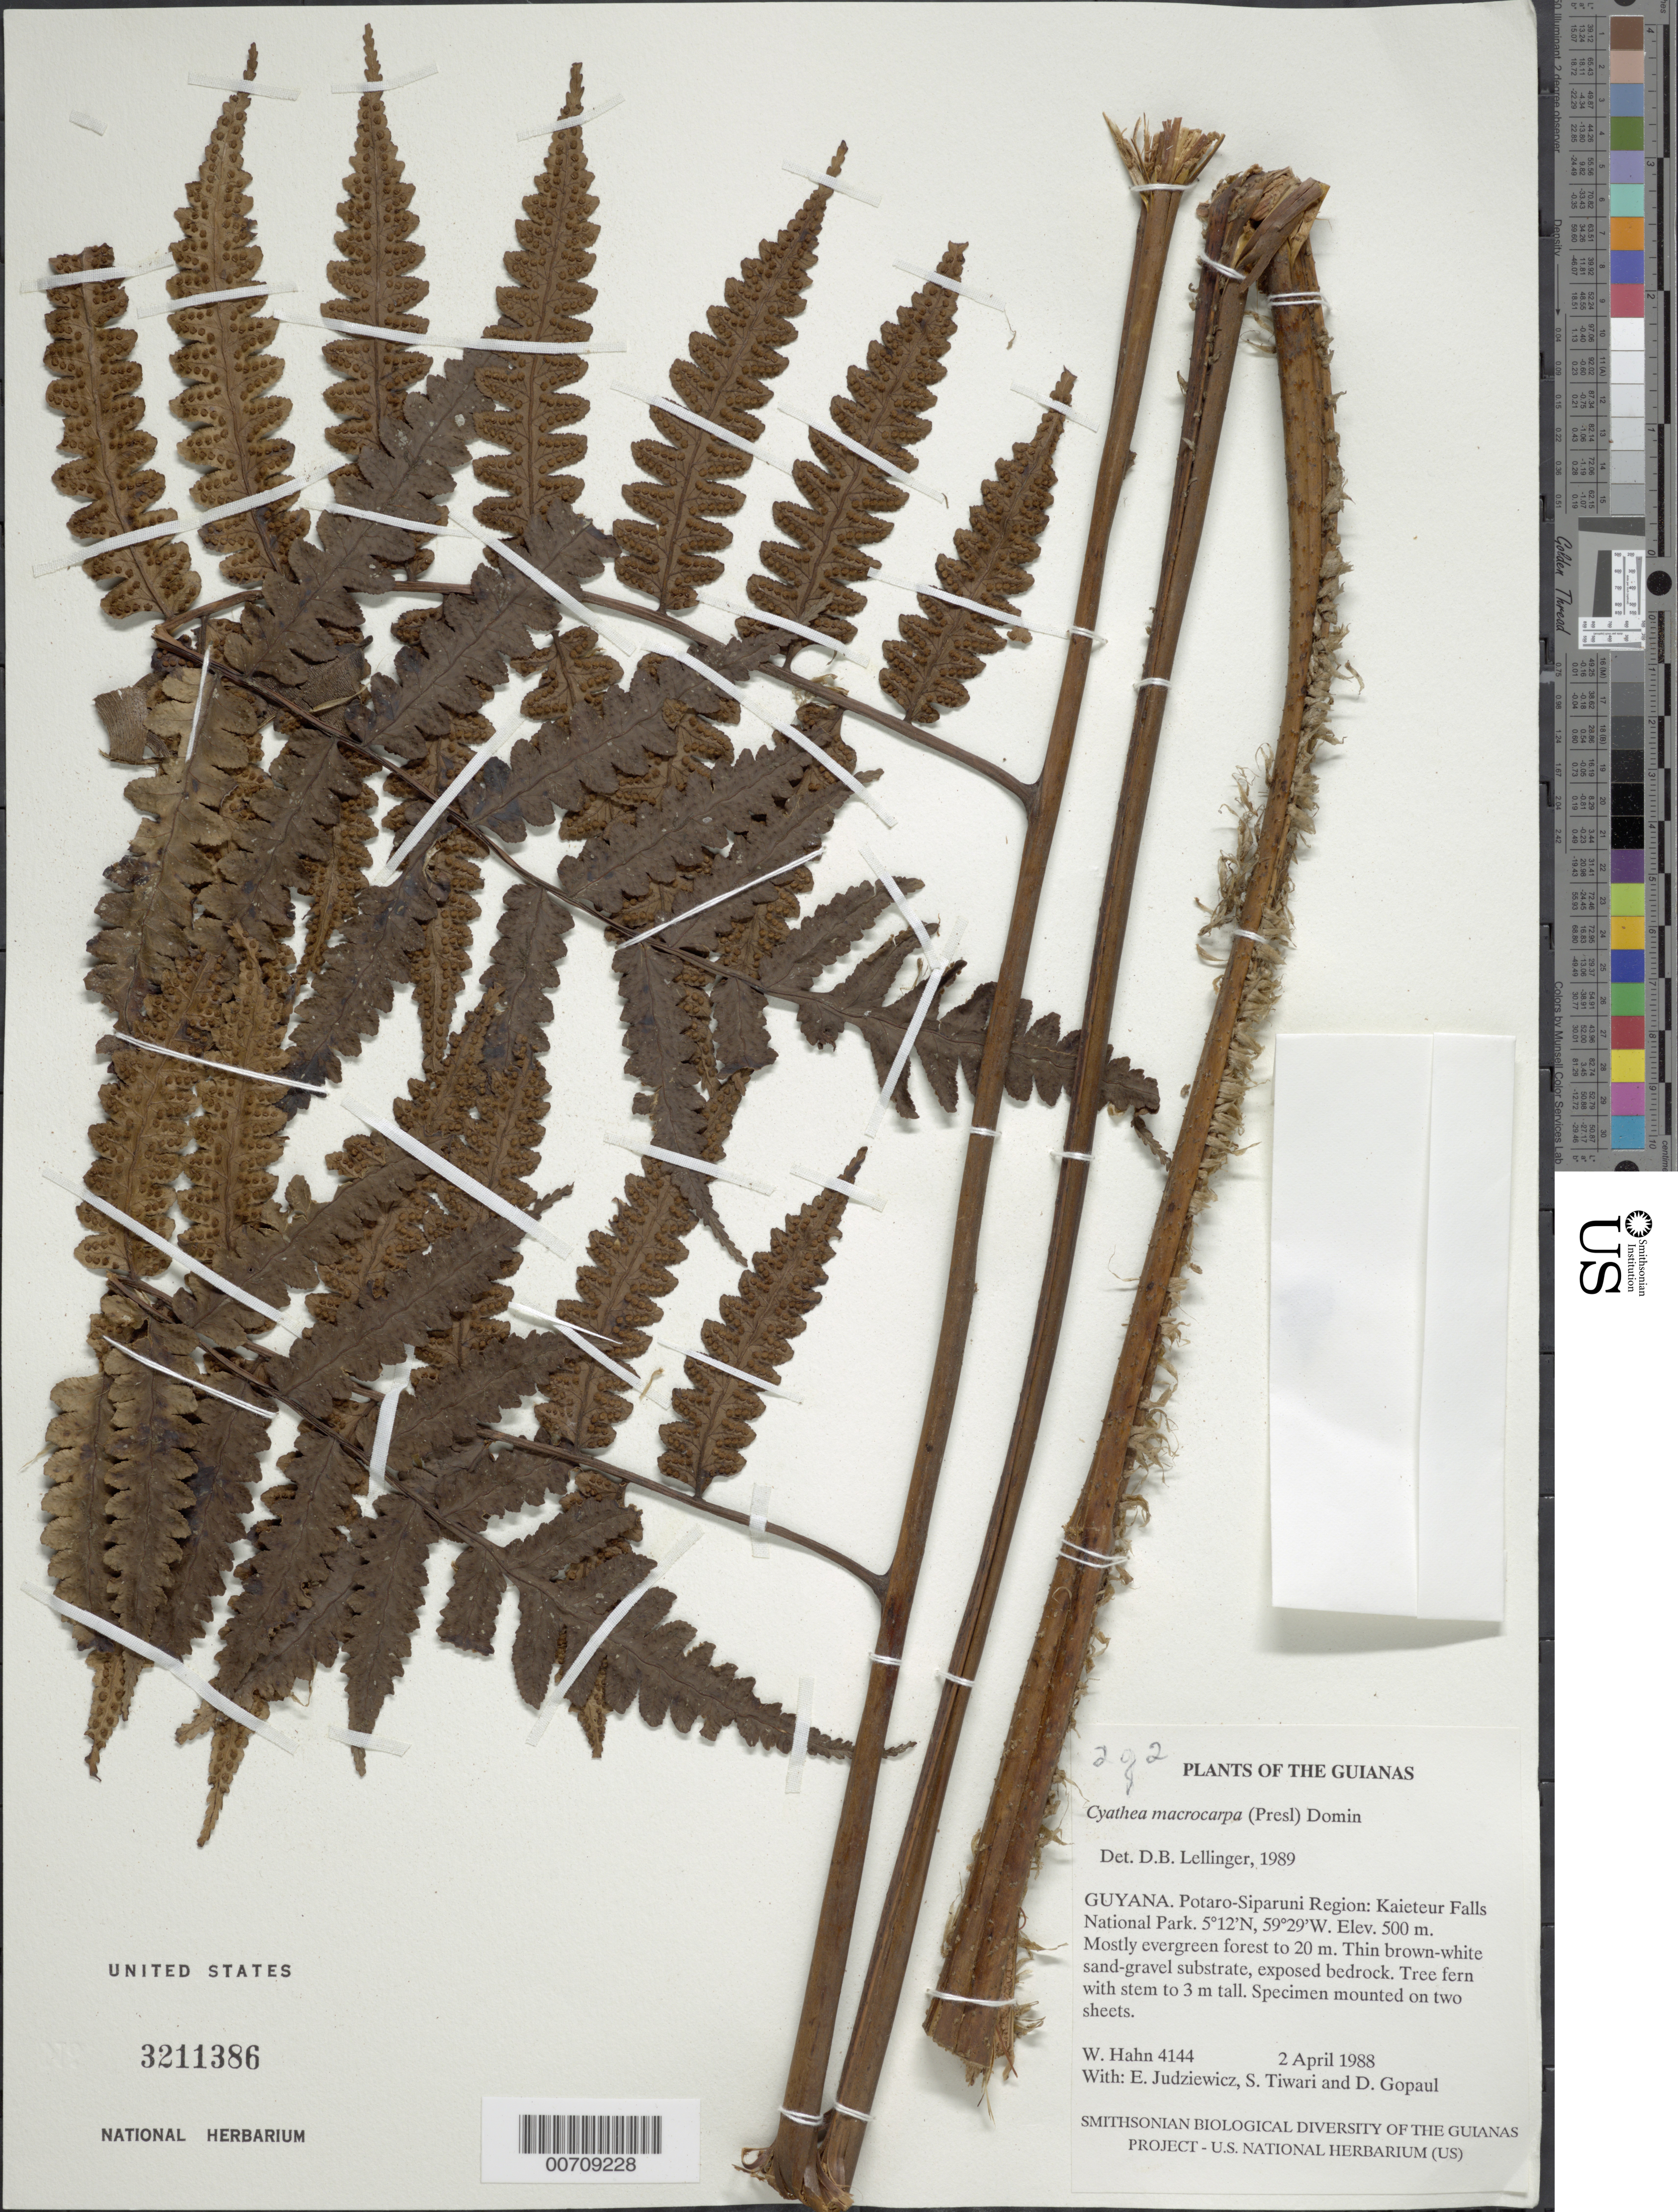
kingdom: Plantae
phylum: Tracheophyta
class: Polypodiopsida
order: Cyatheales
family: Cyatheaceae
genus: Cyathea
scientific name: Cyathea macrocarpa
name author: (C. Presl) Domin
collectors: W. Hahn, E. J. Judziewicz, S. Tiwari & D. Gopaul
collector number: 4144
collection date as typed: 2 April 1988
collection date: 1988-04-02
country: Guyana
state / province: Potaro-Siparuni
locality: Kaieteur Falls National Park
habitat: Mostly evergreen forest to 20 m. Thin brown-white sand-gravel substrate, exposed bedrock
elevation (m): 500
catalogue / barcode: US 3211386